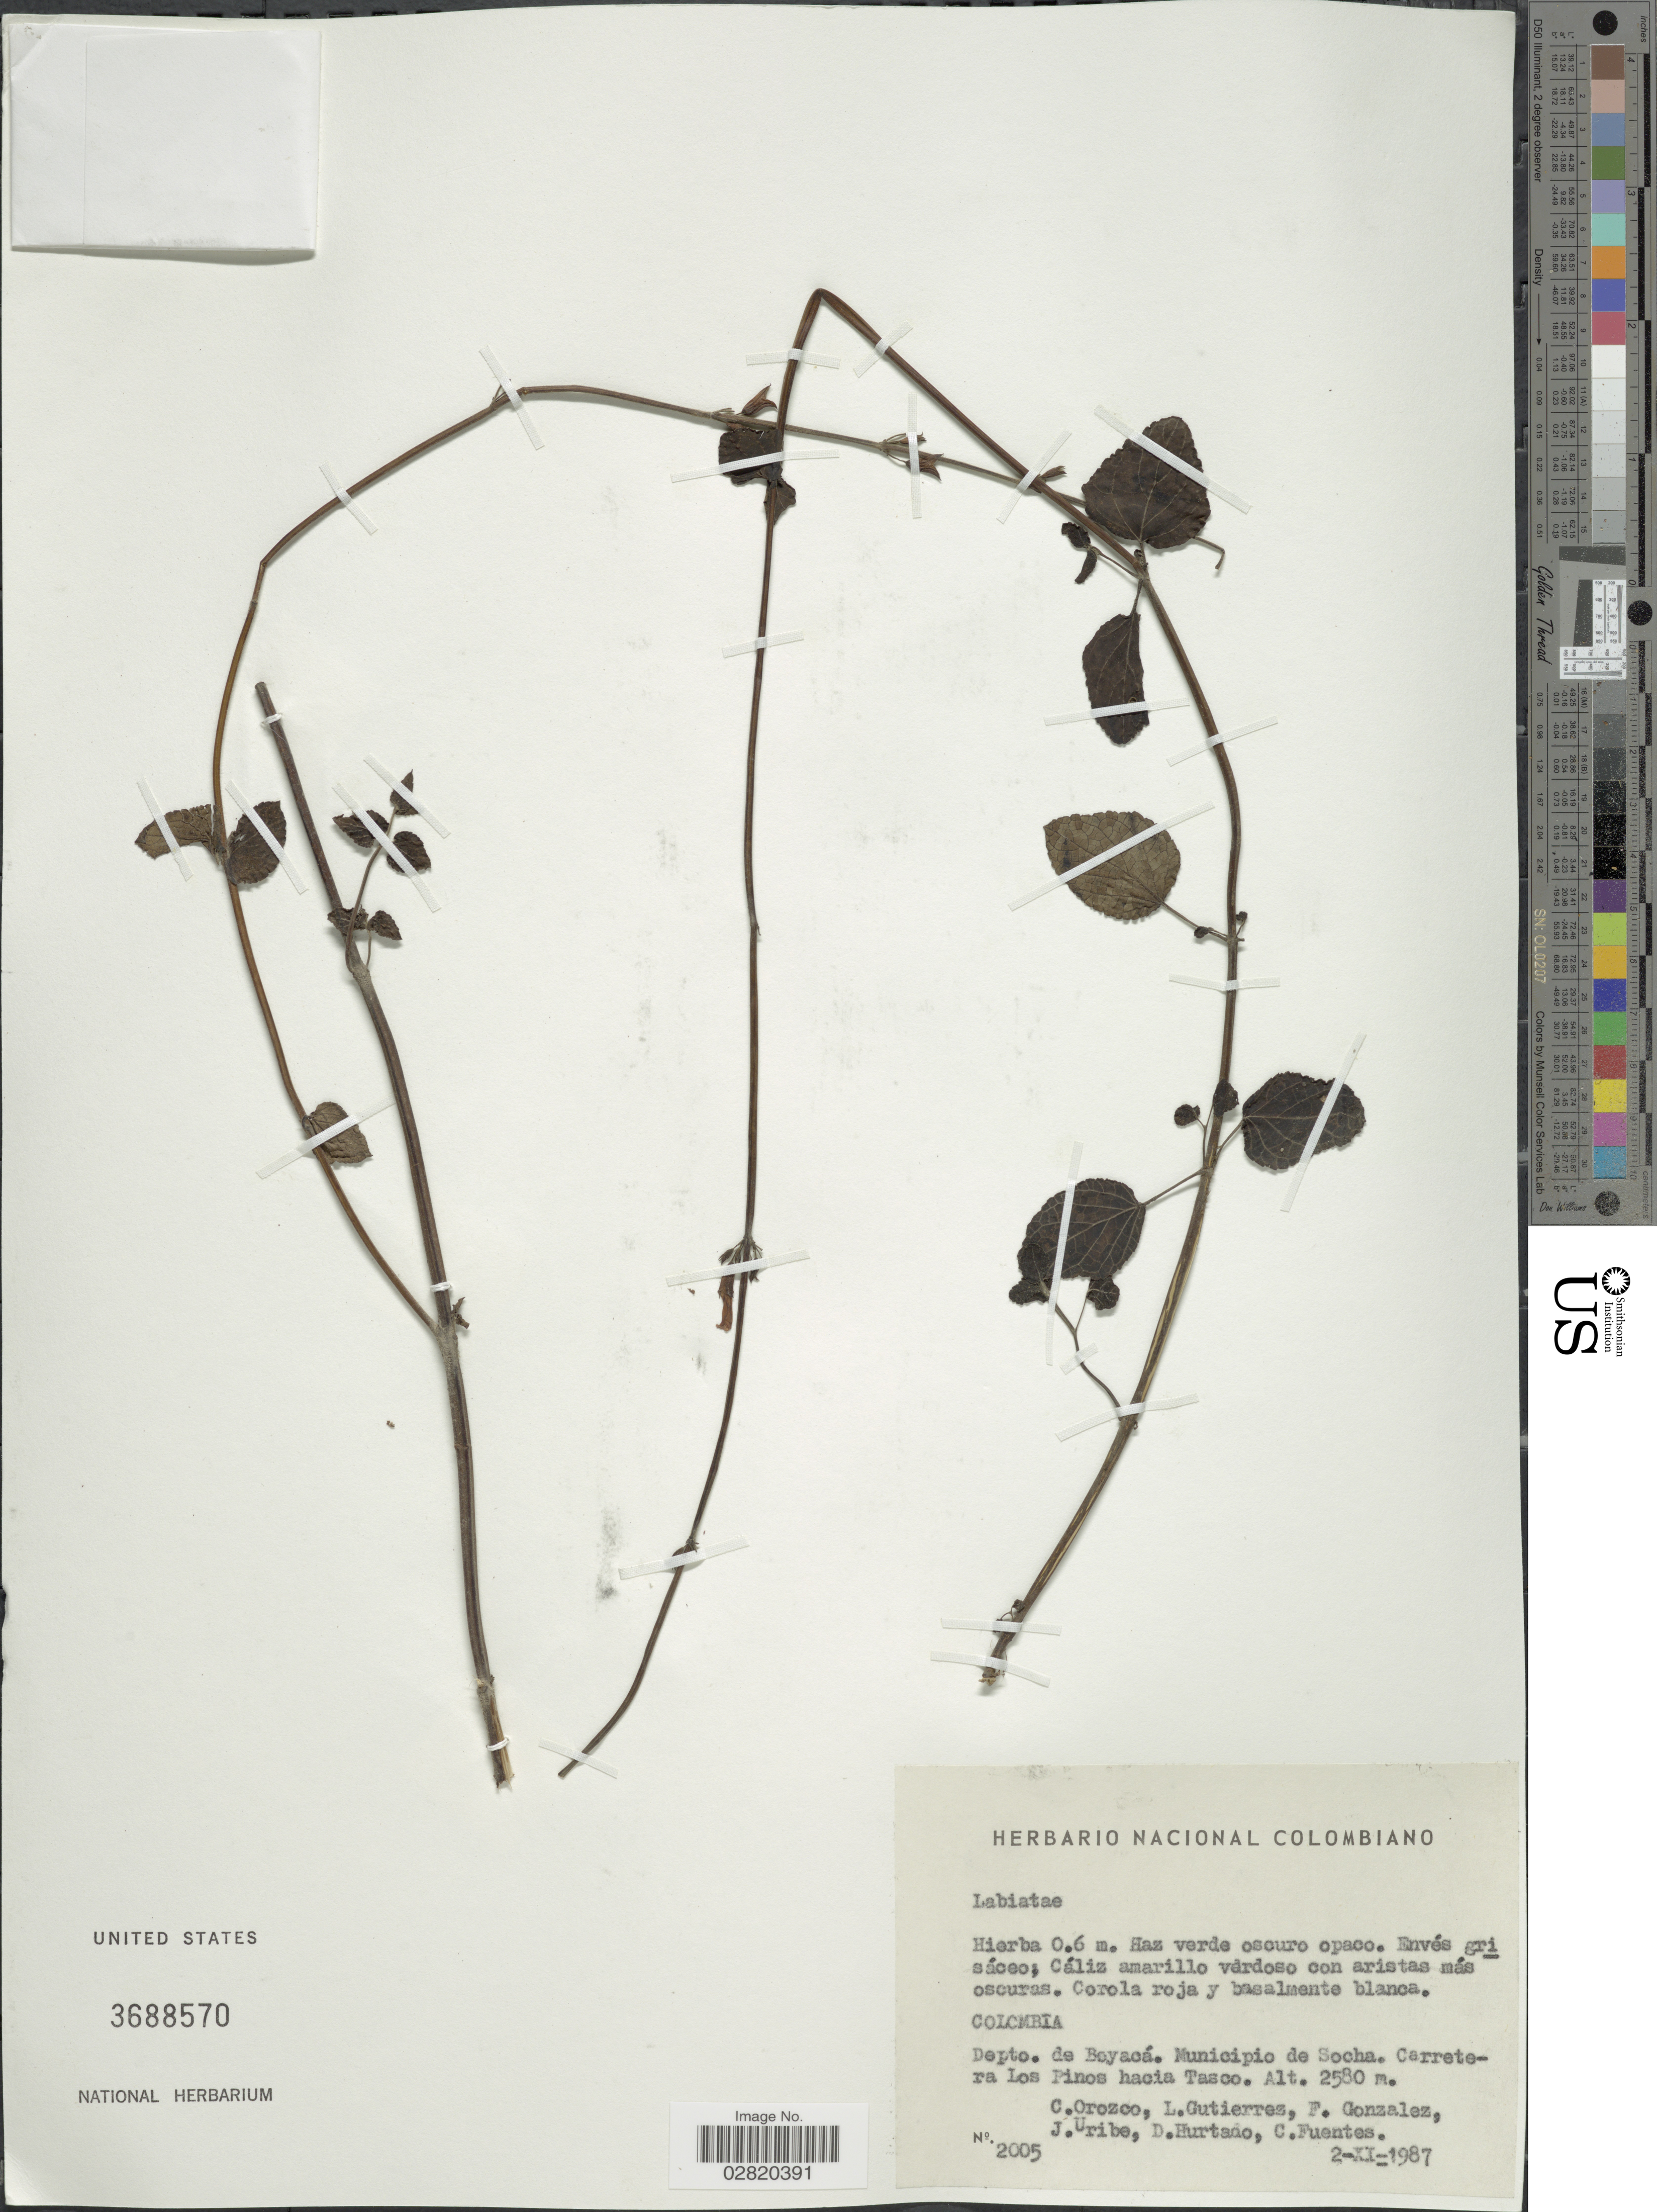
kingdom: Plantae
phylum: Tracheophyta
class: Magnoliopsida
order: Lamiales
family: Lamiaceae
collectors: C. I. Orozco, L. Gutiérrez, F. Gonzalez, J. Uribe & et al.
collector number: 2005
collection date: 1987-11-02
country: Colombia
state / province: Boyacá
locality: Depto. de Boyacá, Municipio de Socha. Carretera Los Pinos hacia Tasco.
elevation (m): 2580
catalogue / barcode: US 3688570